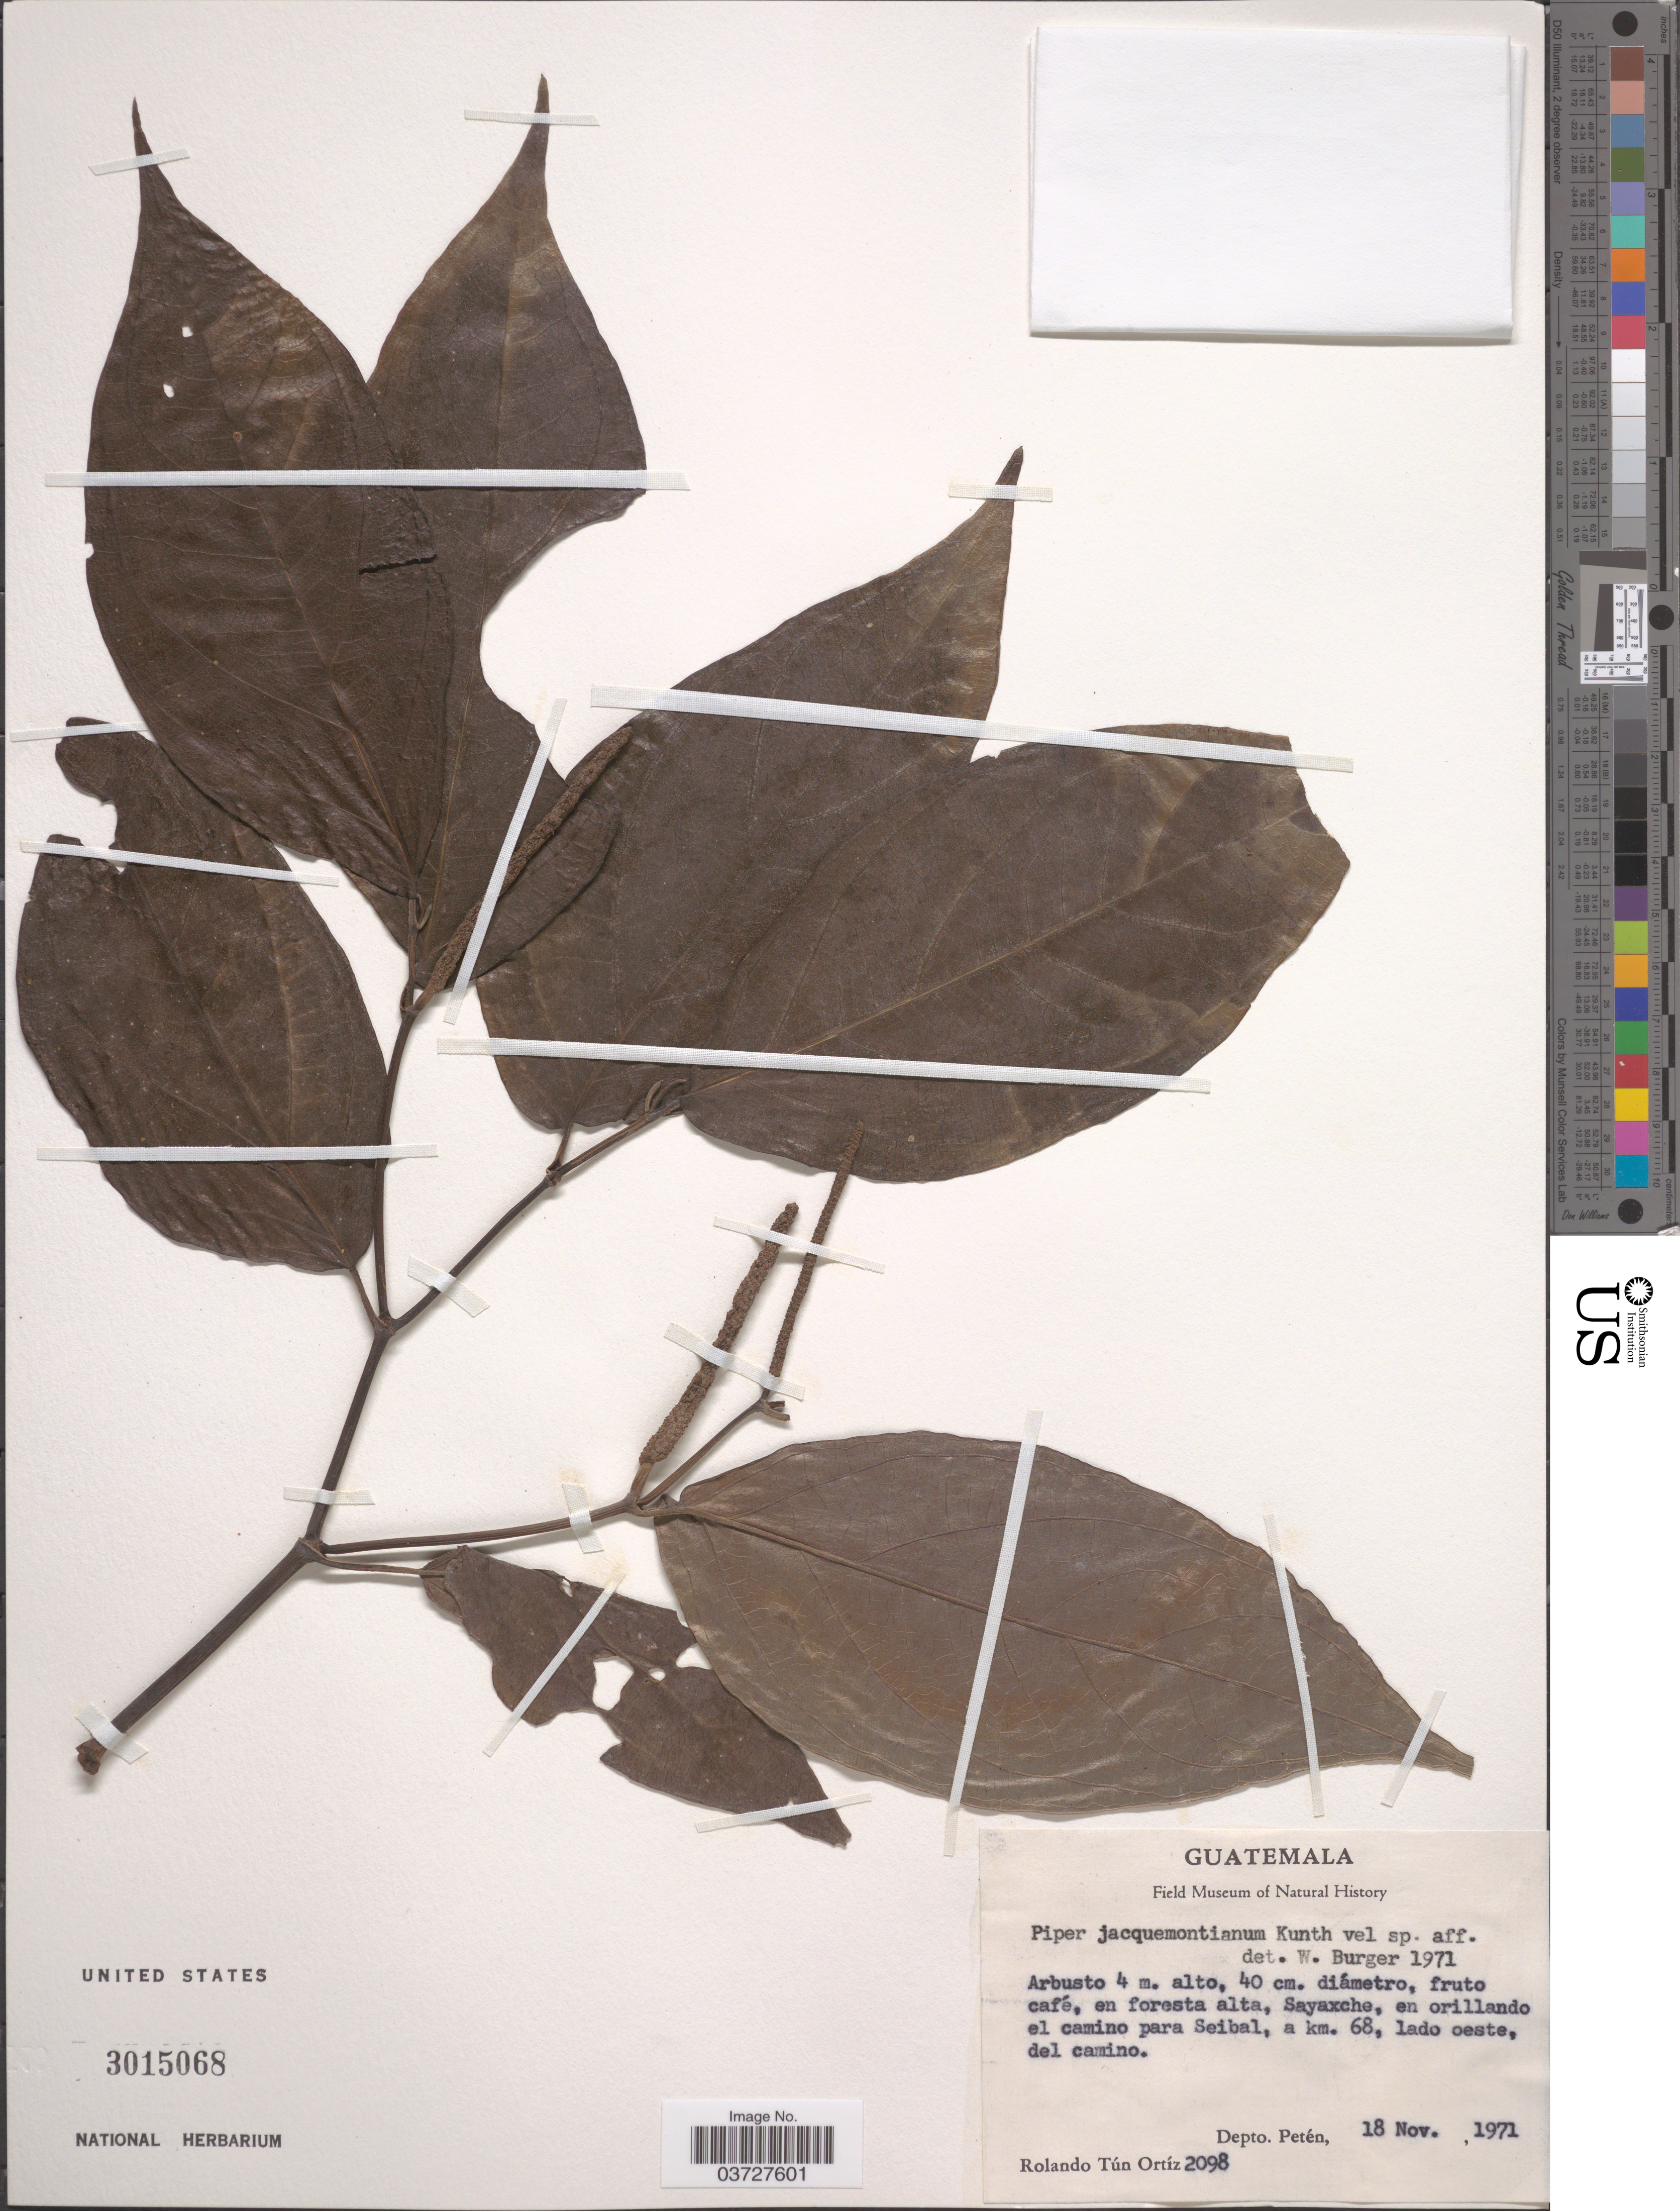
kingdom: Plantae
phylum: Tracheophyta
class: Magnoliopsida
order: Piperales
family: Piperaceae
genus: Piper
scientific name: Piper jacquemontianum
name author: Kunth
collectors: R. T. Ortíz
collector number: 2098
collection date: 1971-11-18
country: Guatemala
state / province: El Peten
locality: Sayaxche, en orillando el camino para Seibal, a km. 68, lado oeste, del camino. Depto. Petén.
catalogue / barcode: US 3015068